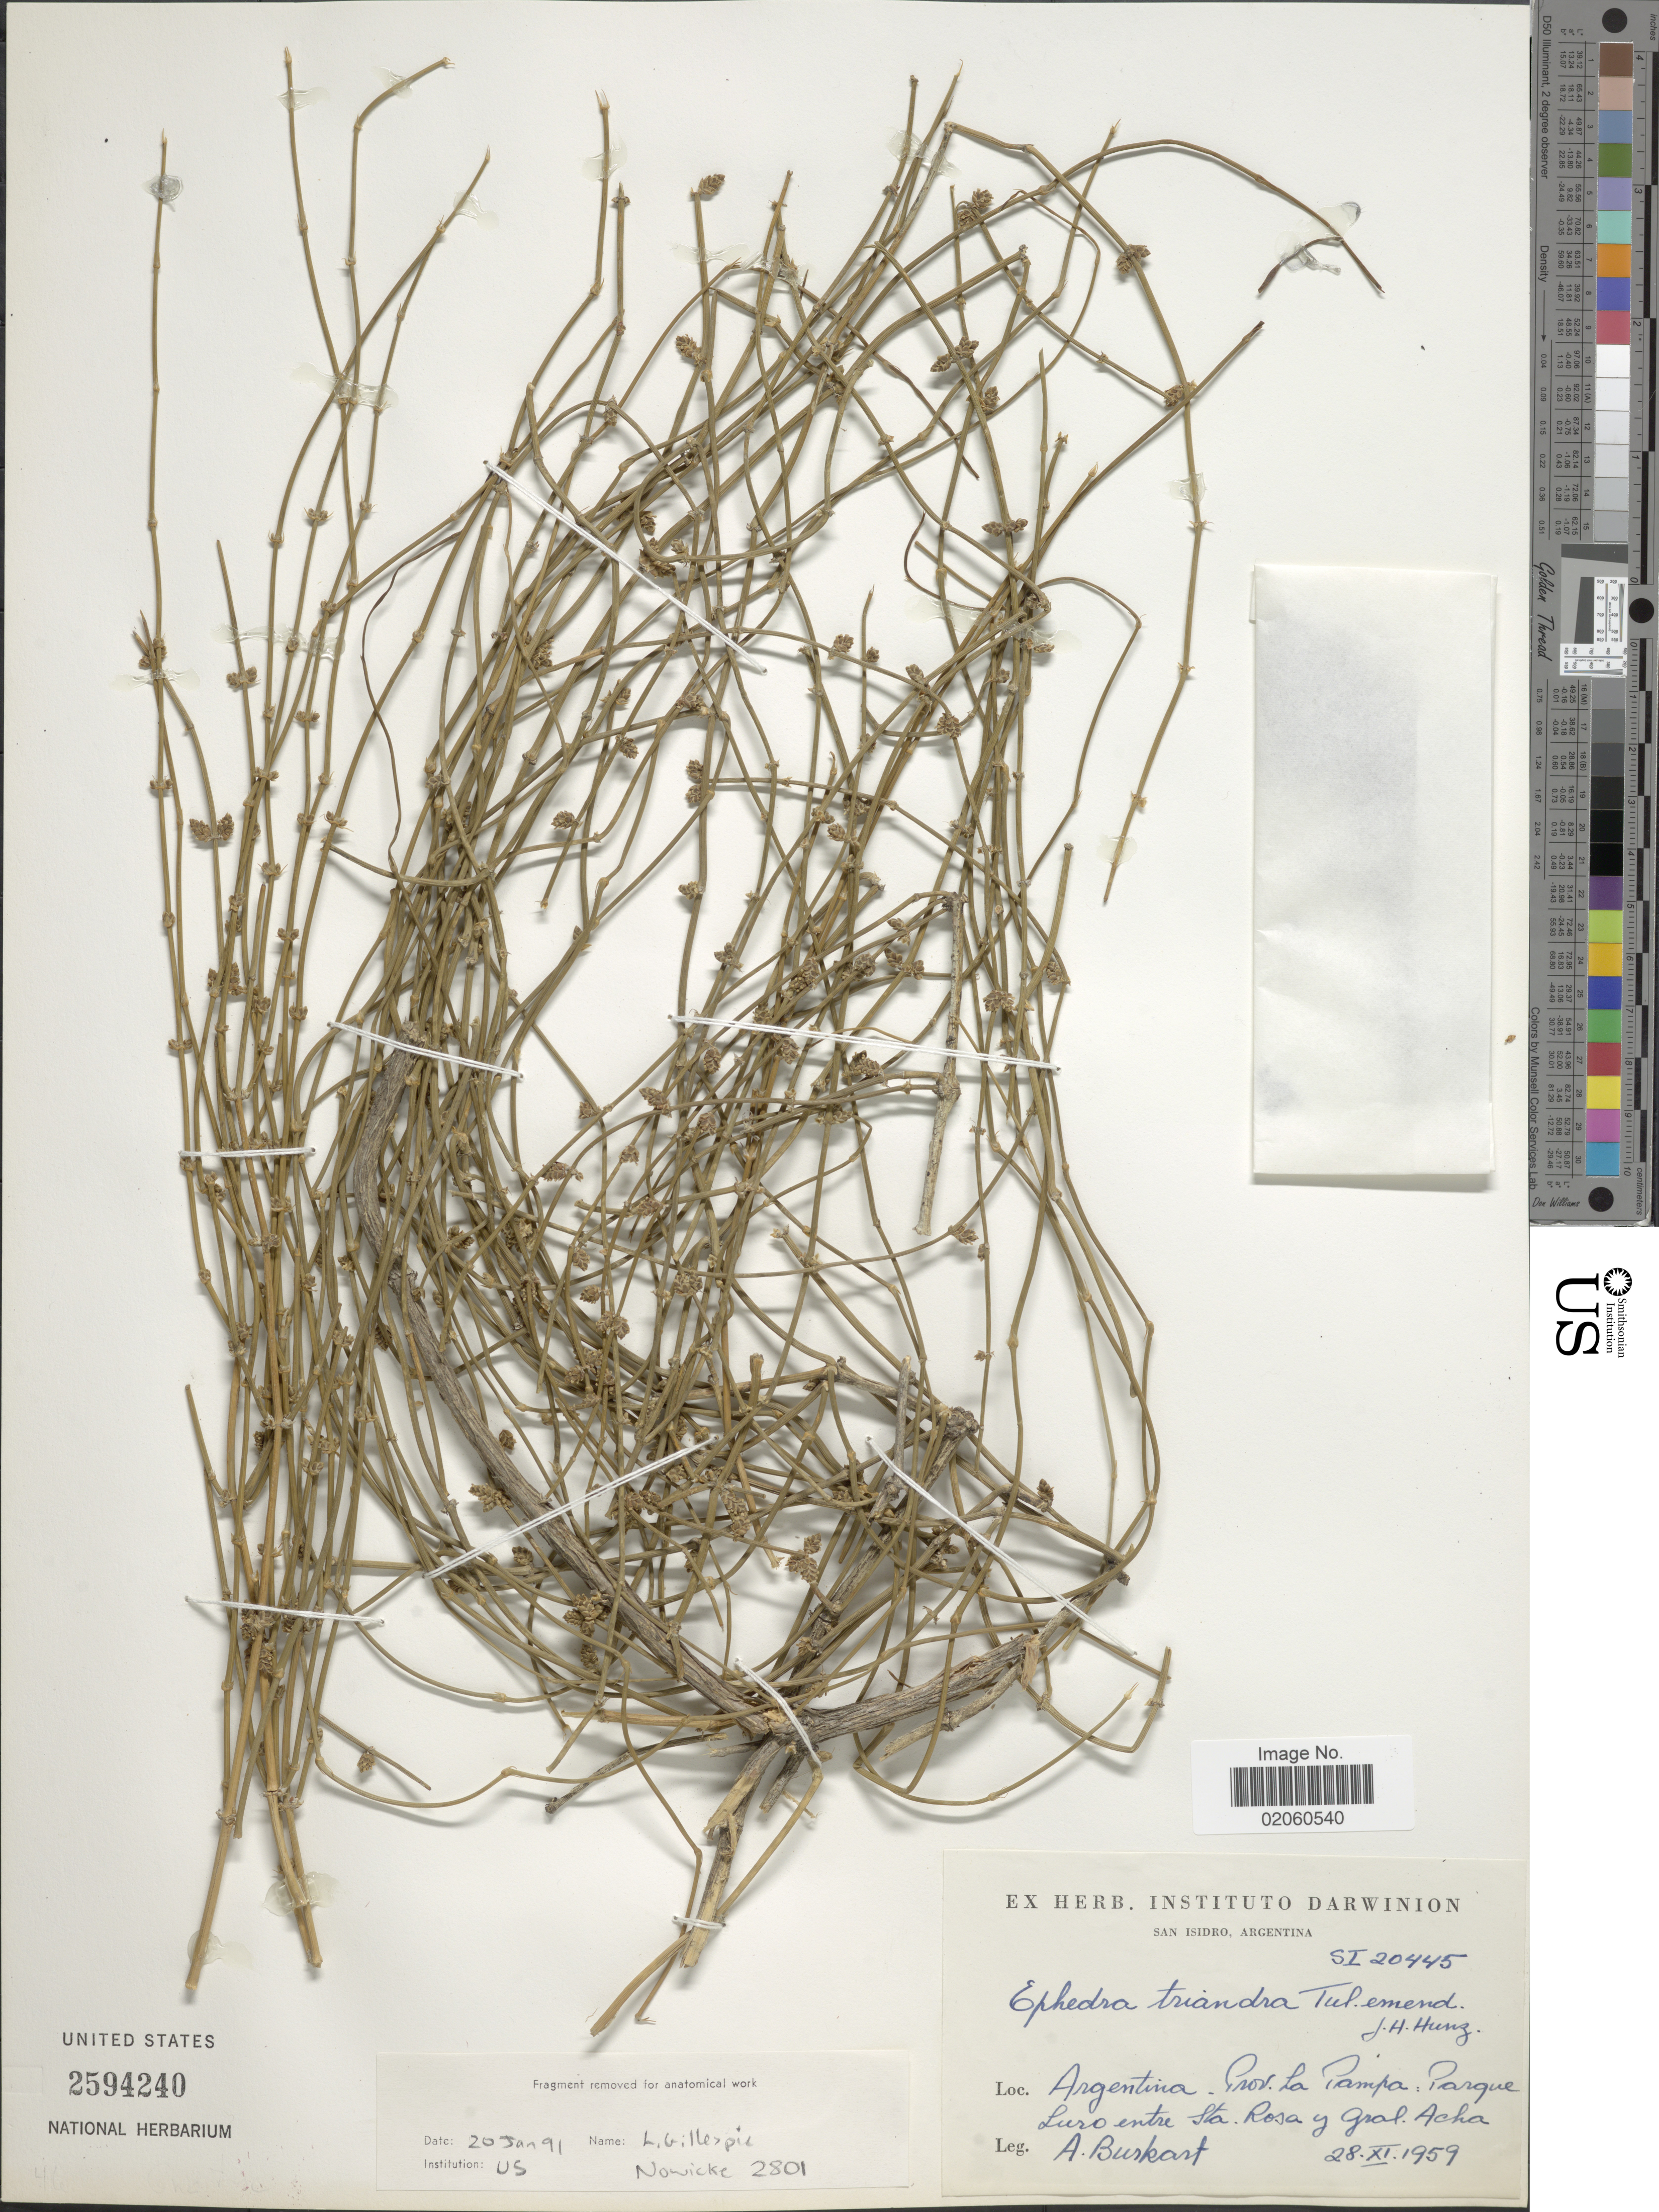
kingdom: Plantae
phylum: Tracheophyta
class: Gnetopsida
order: Ephedrales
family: Ephedraceae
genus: Ephedra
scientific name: Ephedra triandra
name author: Tul.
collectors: A. E. Burkart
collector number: SI20445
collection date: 1959-11-28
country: Argentina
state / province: La Pampa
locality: Parque Luro entre Sta. Rosa y Gral. Acha.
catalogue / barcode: US 2594240